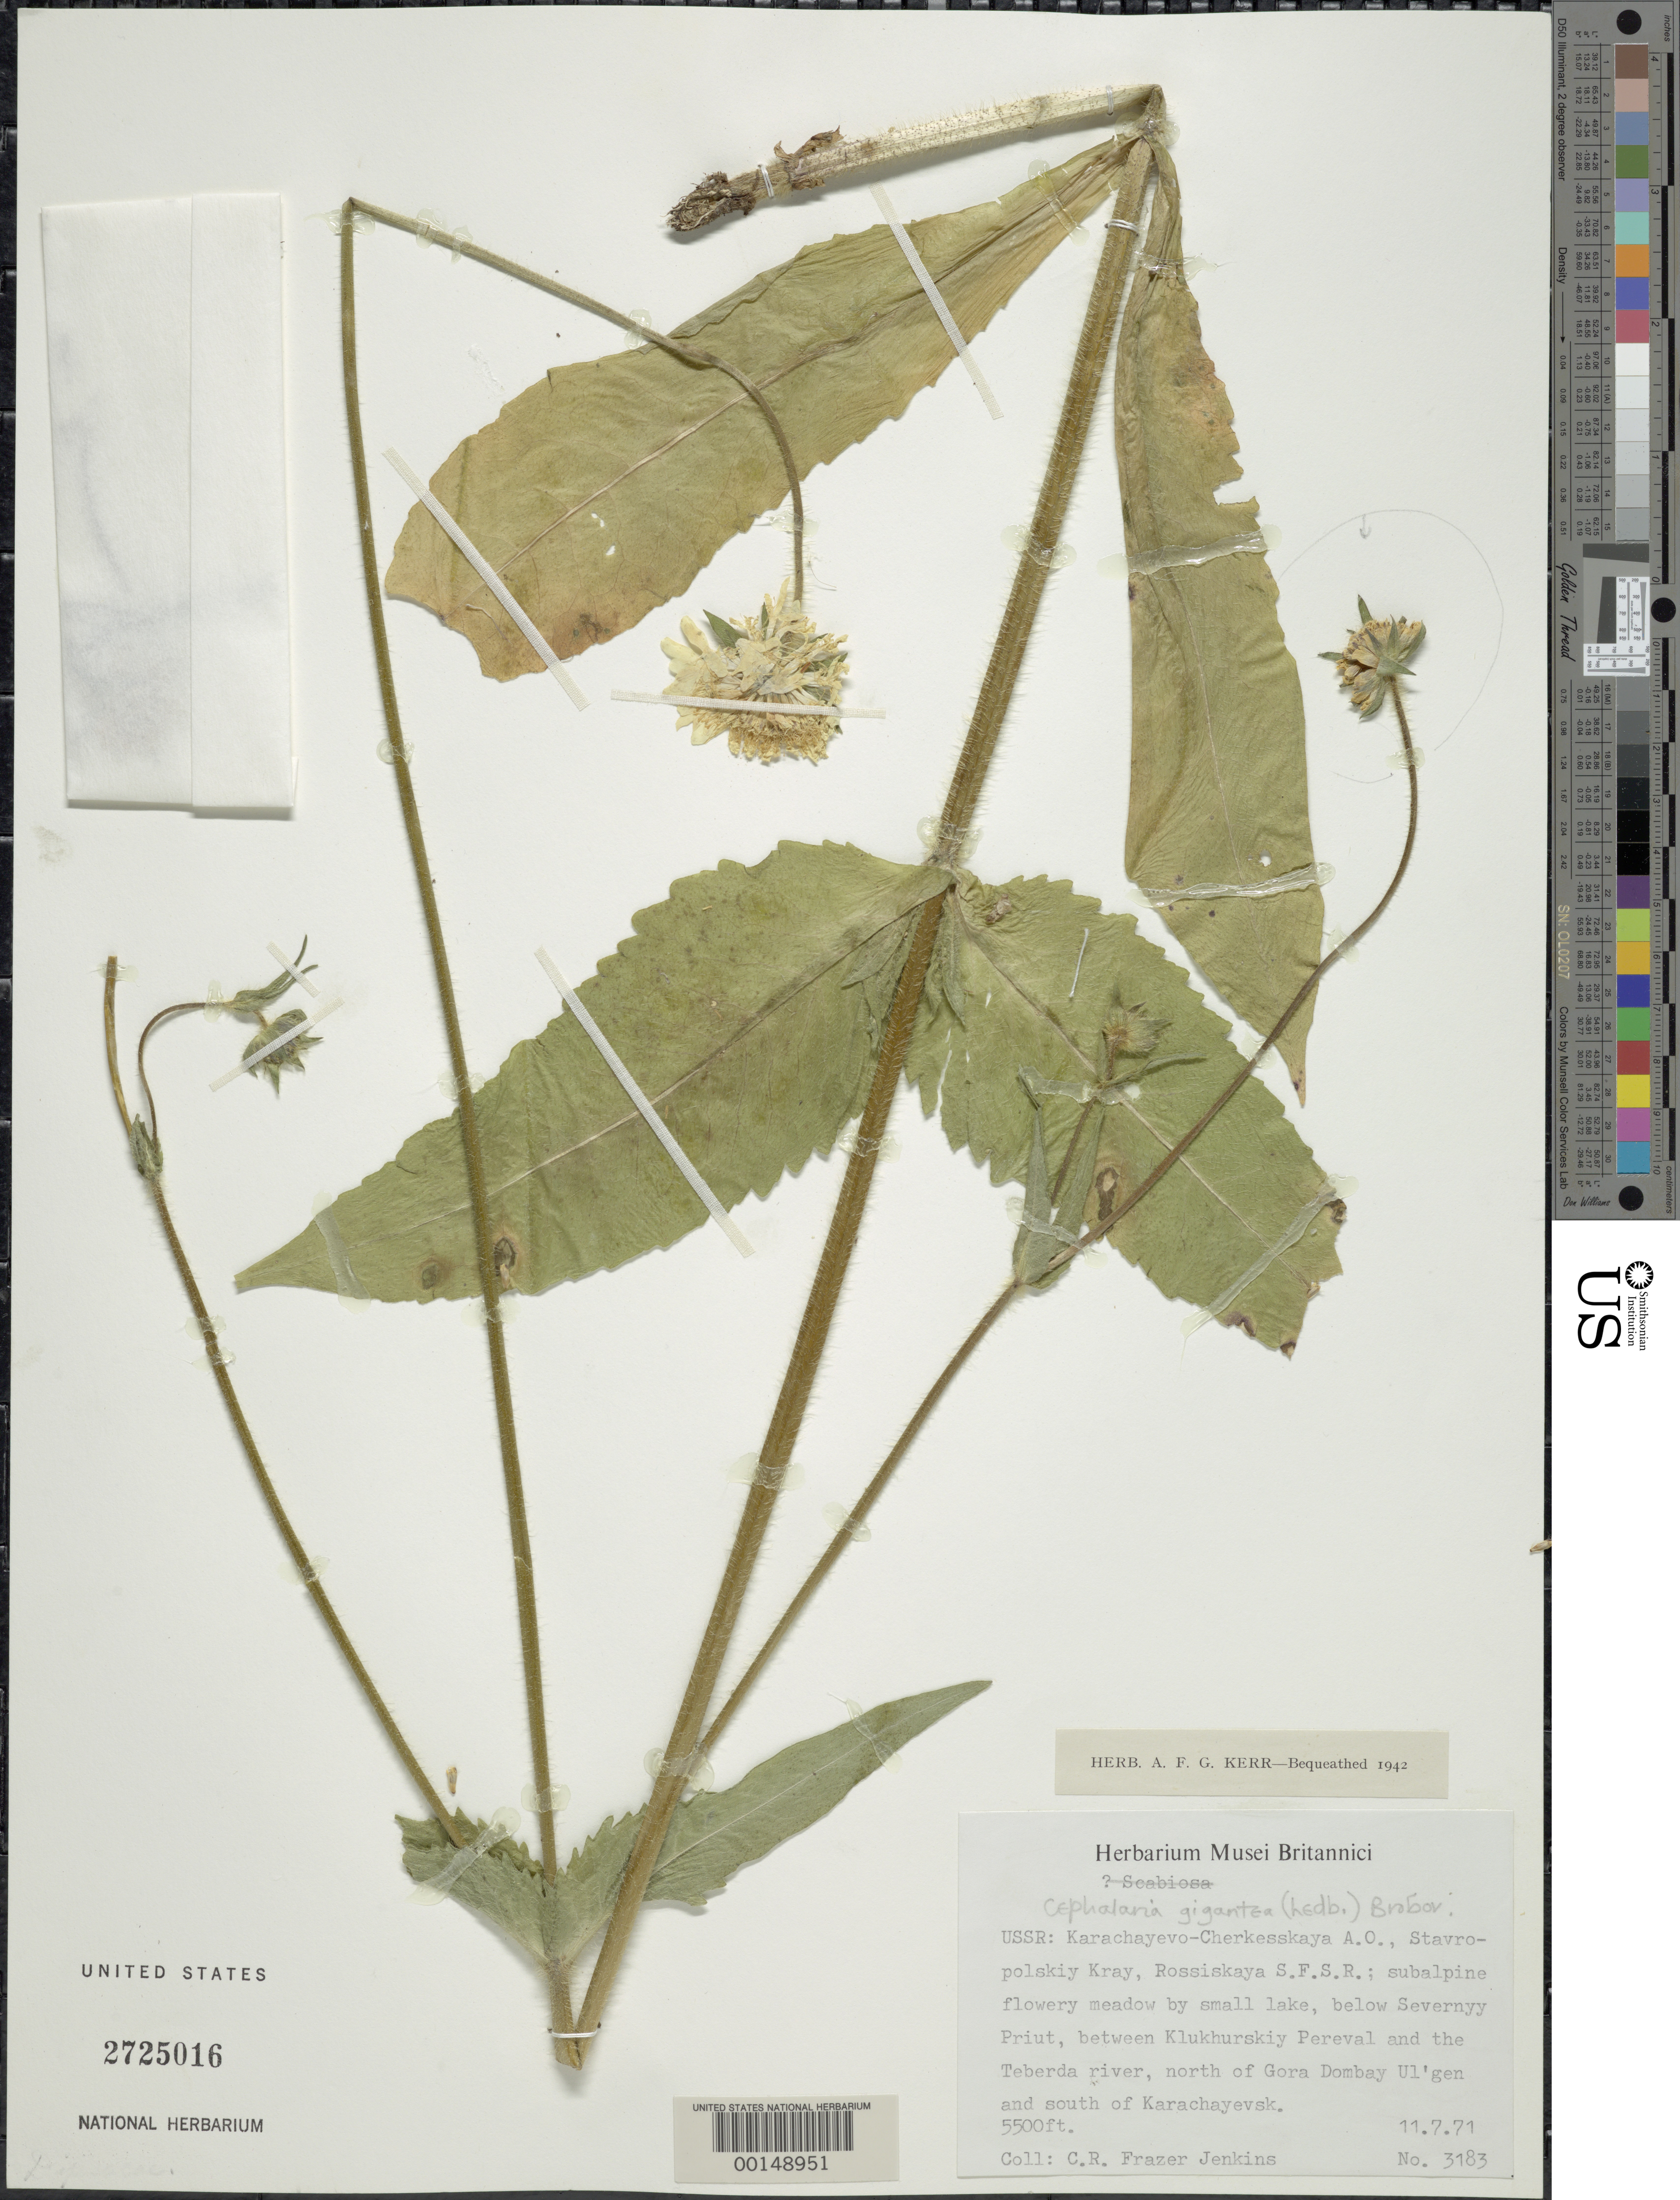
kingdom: Plantae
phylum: Tracheophyta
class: Magnoliopsida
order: Dipsacales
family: Caprifoliaceae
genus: Cephalaria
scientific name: Cephalaria gigantea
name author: (Ledb.) Brobov.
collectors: C. Jenkins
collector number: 3183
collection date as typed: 11 Jul 1971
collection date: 1971-07-11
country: Russian Federation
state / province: Stavropol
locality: Stavropolskiy Krai, Rossiskaya S.F.S.R.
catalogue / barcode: US 2725016